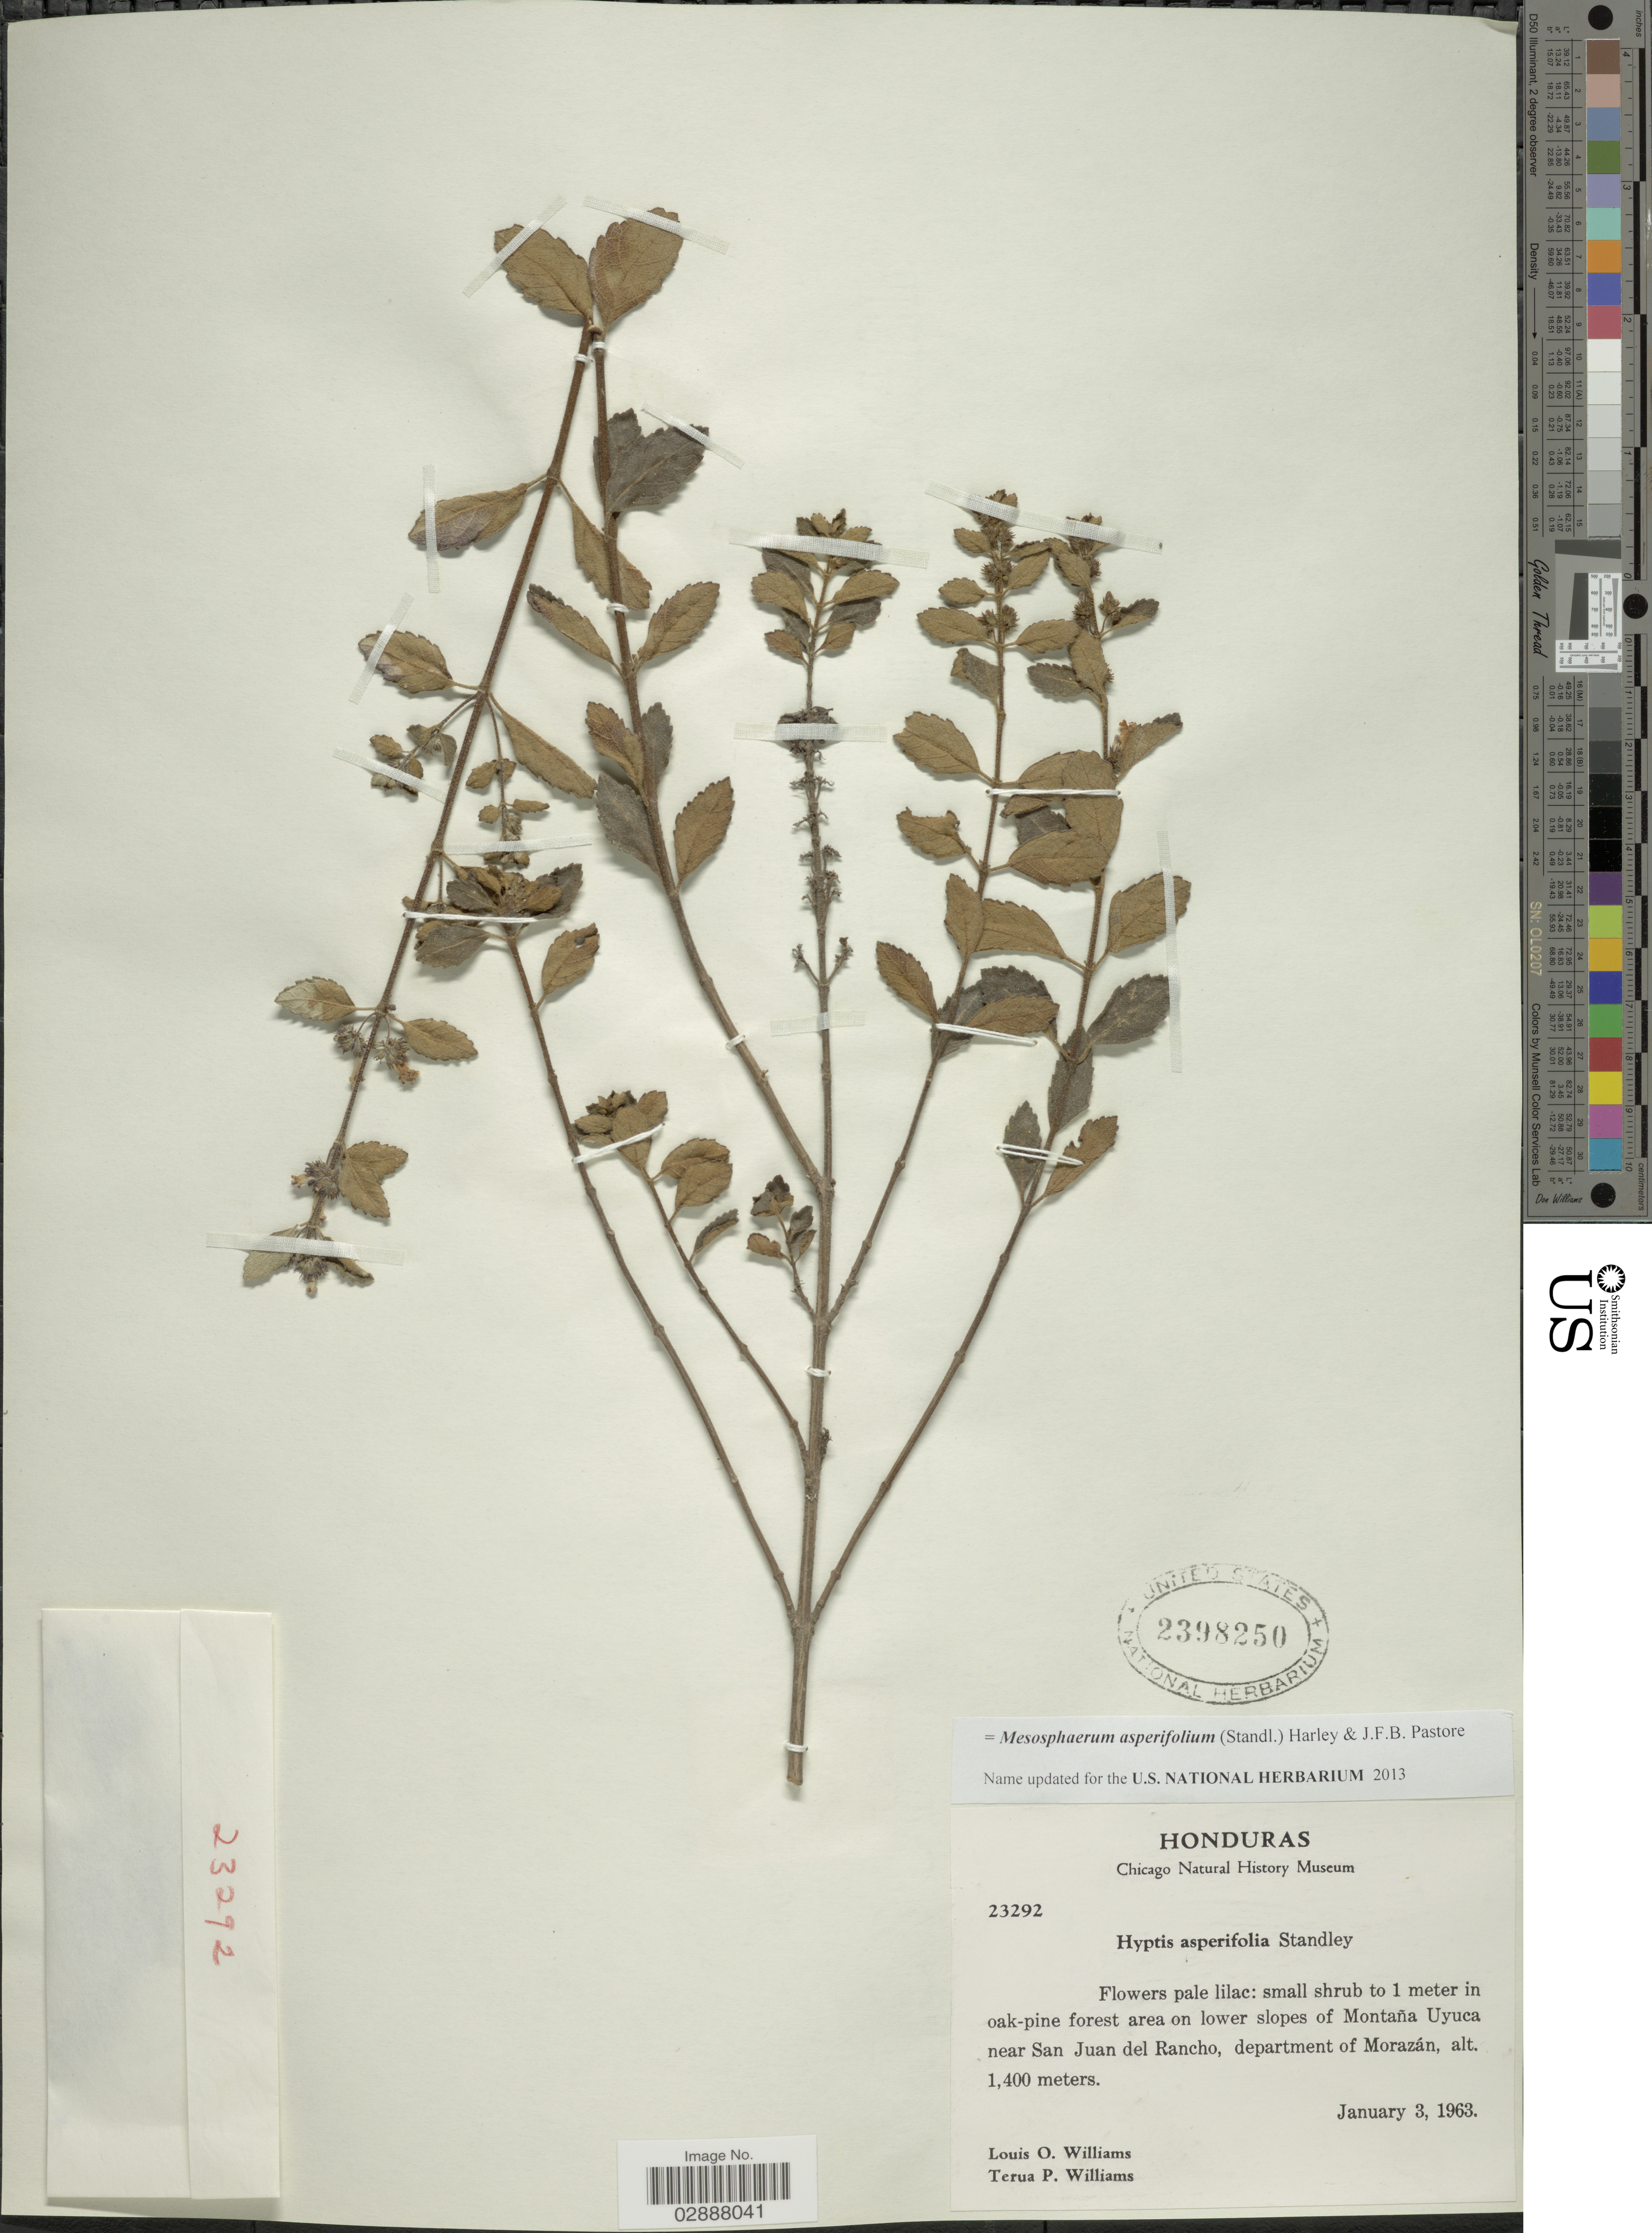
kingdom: Plantae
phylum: Tracheophyta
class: Magnoliopsida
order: Lamiales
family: Lamiaceae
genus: Mesosphaerum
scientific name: Mesosphaerum asperifolium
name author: (Standl.) Harley & J.F.B. Pastore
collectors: L. O. Williams & T. Williams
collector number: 23292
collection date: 1963-01-03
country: Honduras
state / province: Fco. Morazán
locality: Forest area on lower slopes of Montaña Uyuca near San Juan del Rancho, department of Morazán.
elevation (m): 1400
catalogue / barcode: US 2398250